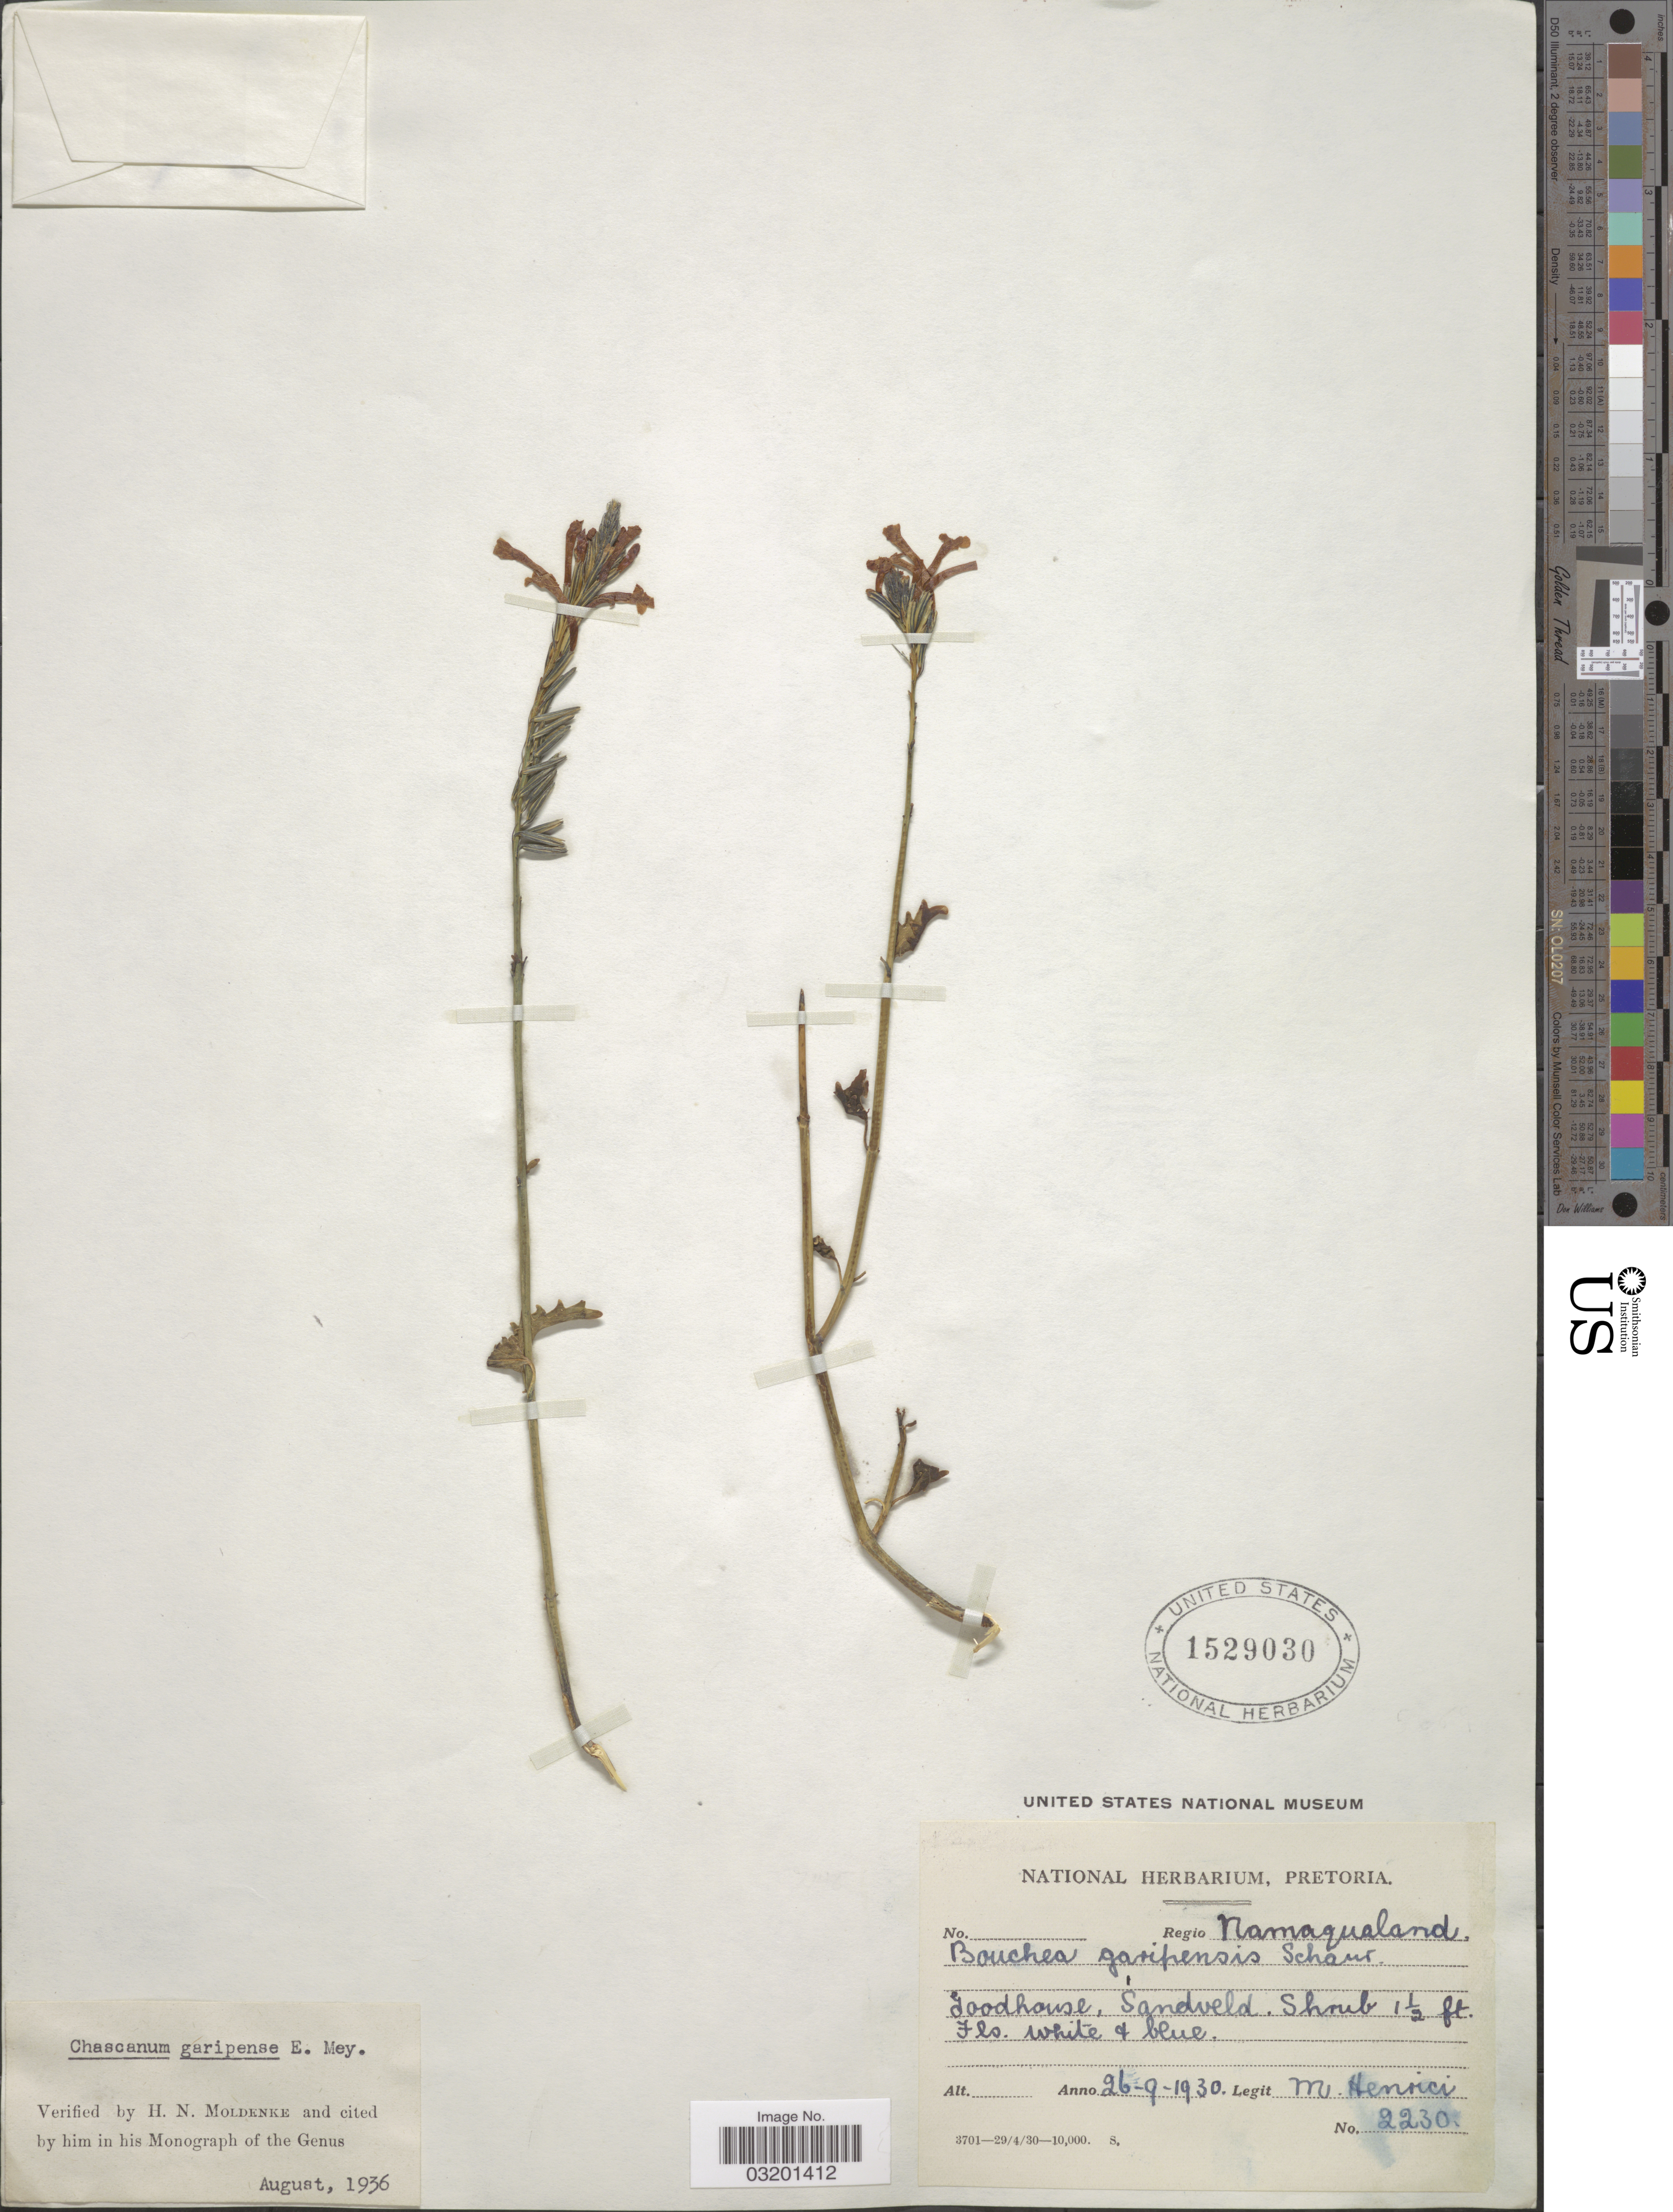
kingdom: Plantae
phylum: Tracheophyta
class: Magnoliopsida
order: Lamiales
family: Verbenaceae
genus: Chascanum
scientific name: Chascanum garipense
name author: E. Mey.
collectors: M. Henrici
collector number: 2230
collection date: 1930-09-26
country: South Africa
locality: Regio Namaqualand. Goodhouse, Sandveld.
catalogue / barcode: US 1529030